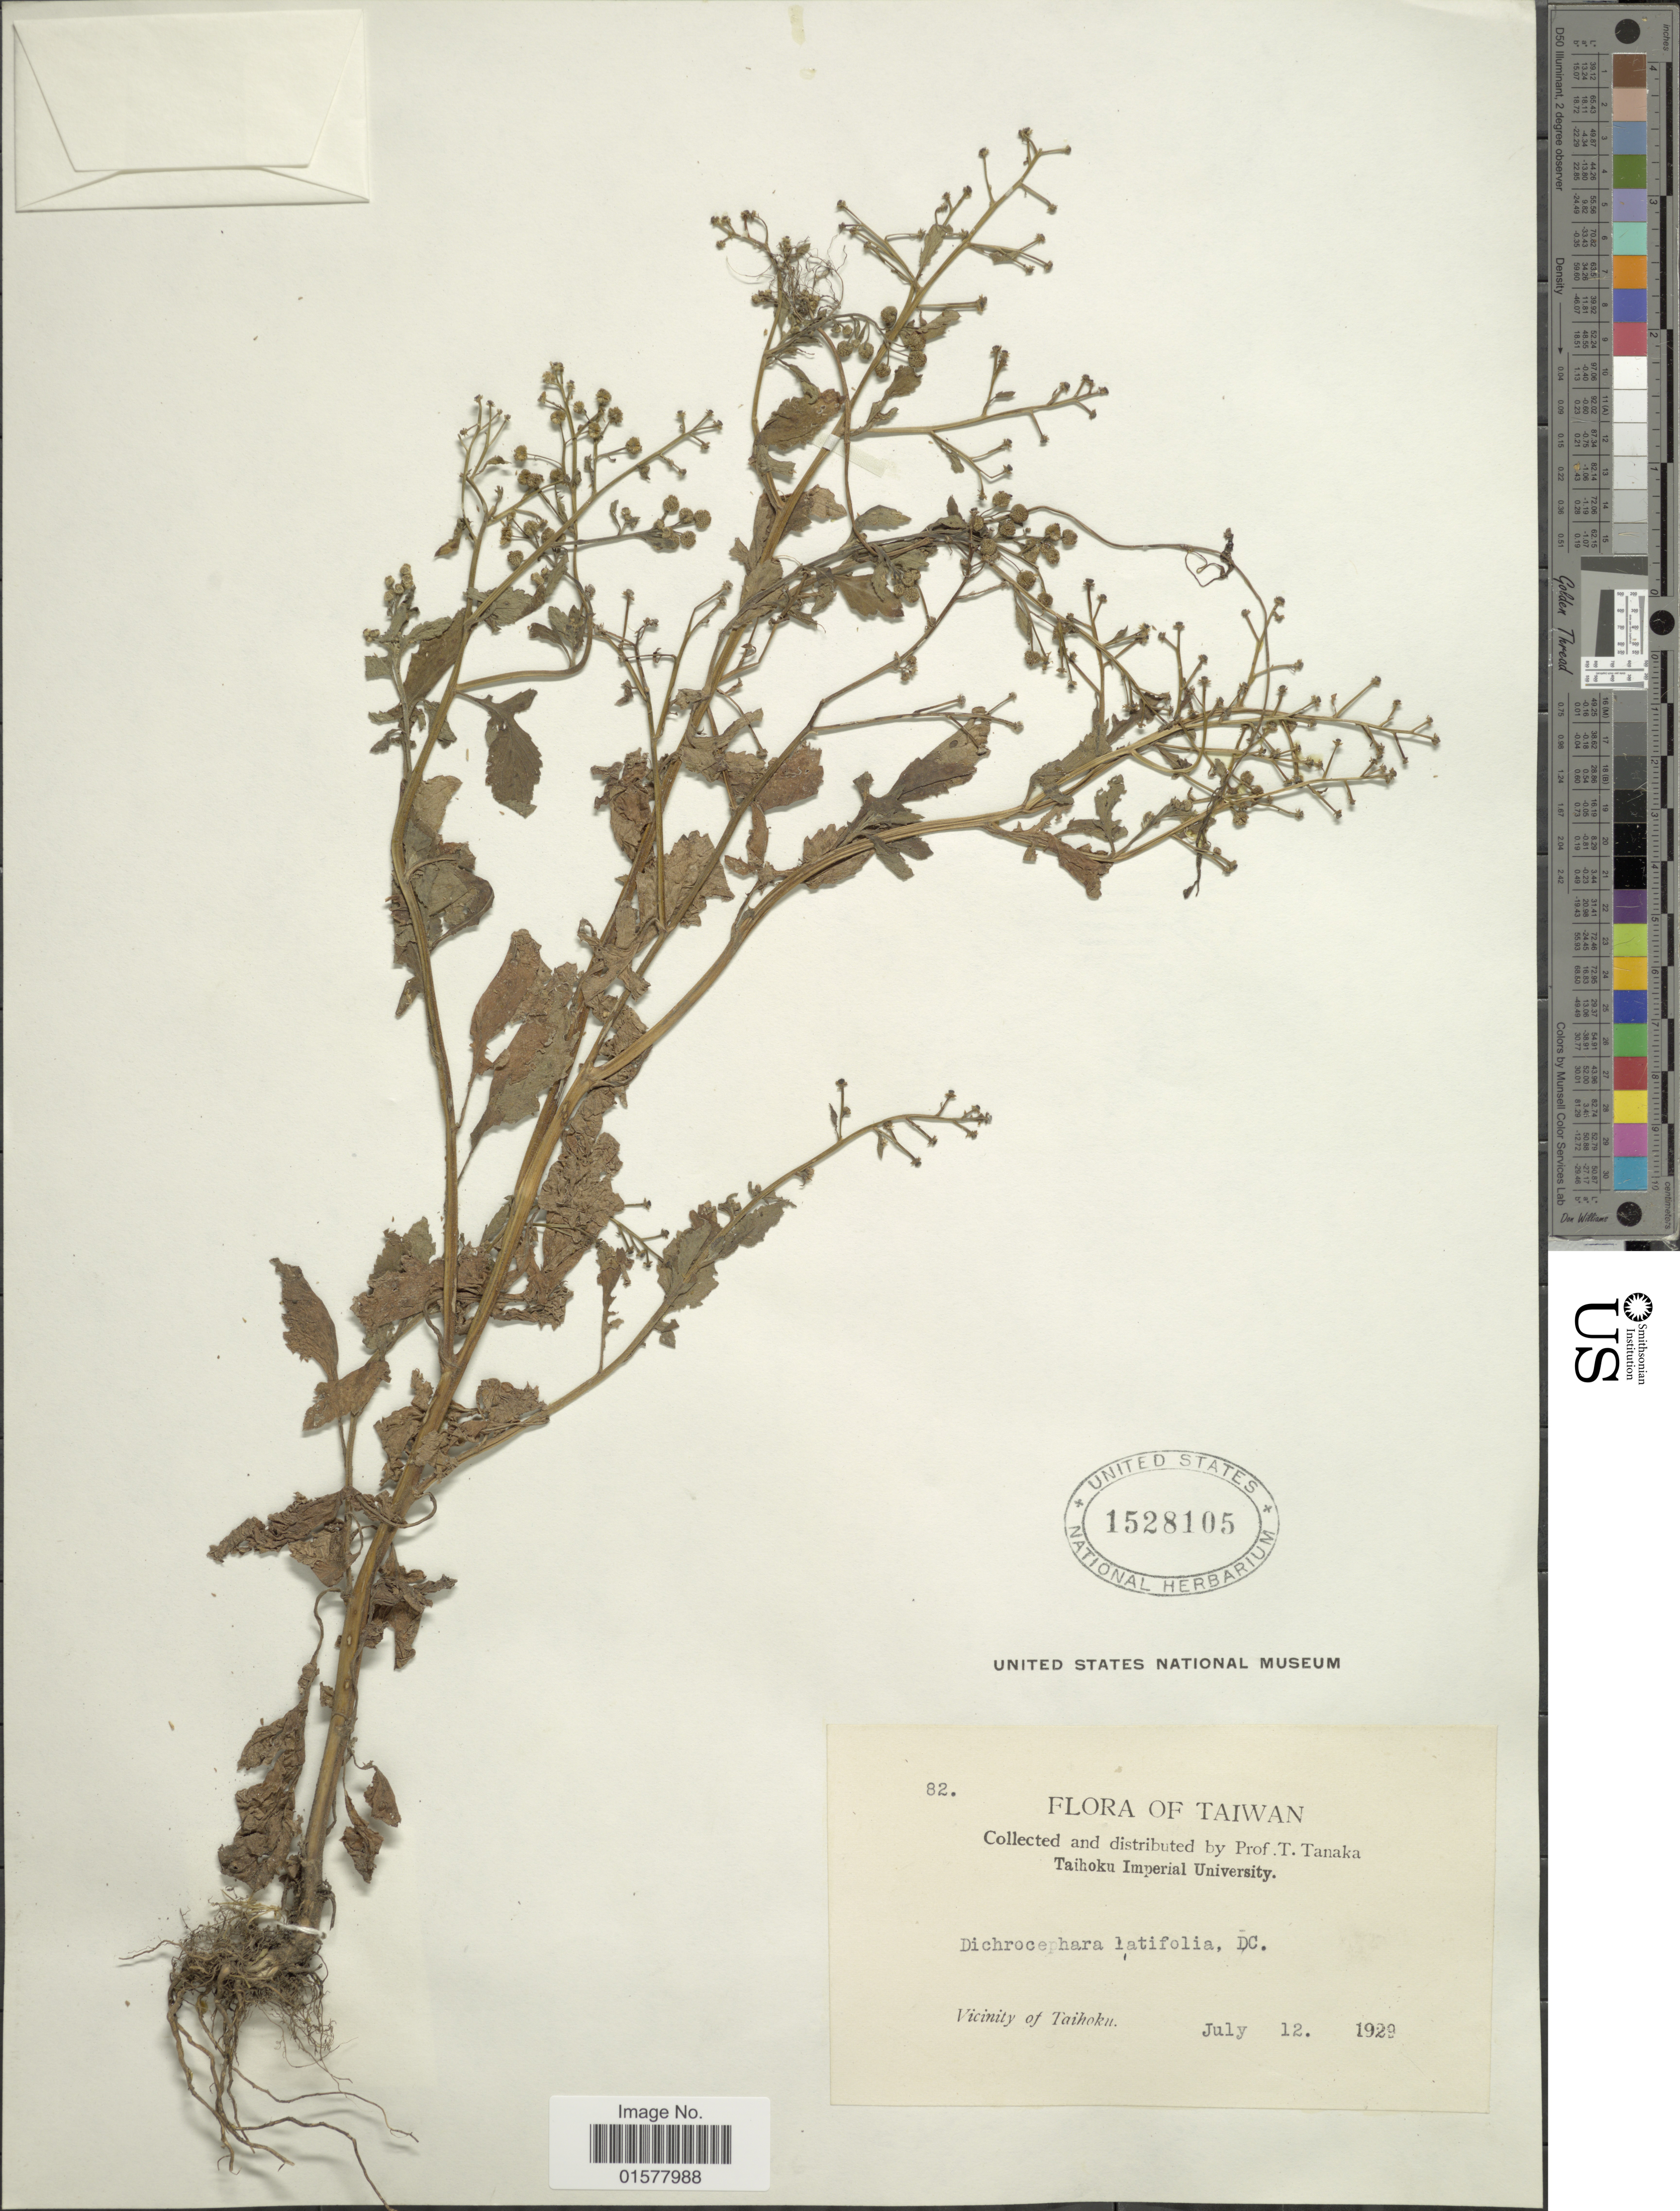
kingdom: Plantae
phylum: Tracheophyta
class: Magnoliopsida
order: Asterales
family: Asteraceae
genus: Dichrocephala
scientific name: Dichrocephala integrifolia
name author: (L. f.) Kuntze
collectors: T. Tanaka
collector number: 82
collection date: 1929-07-12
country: Taiwan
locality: Vicinity of Taihoku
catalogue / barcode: US 1528105